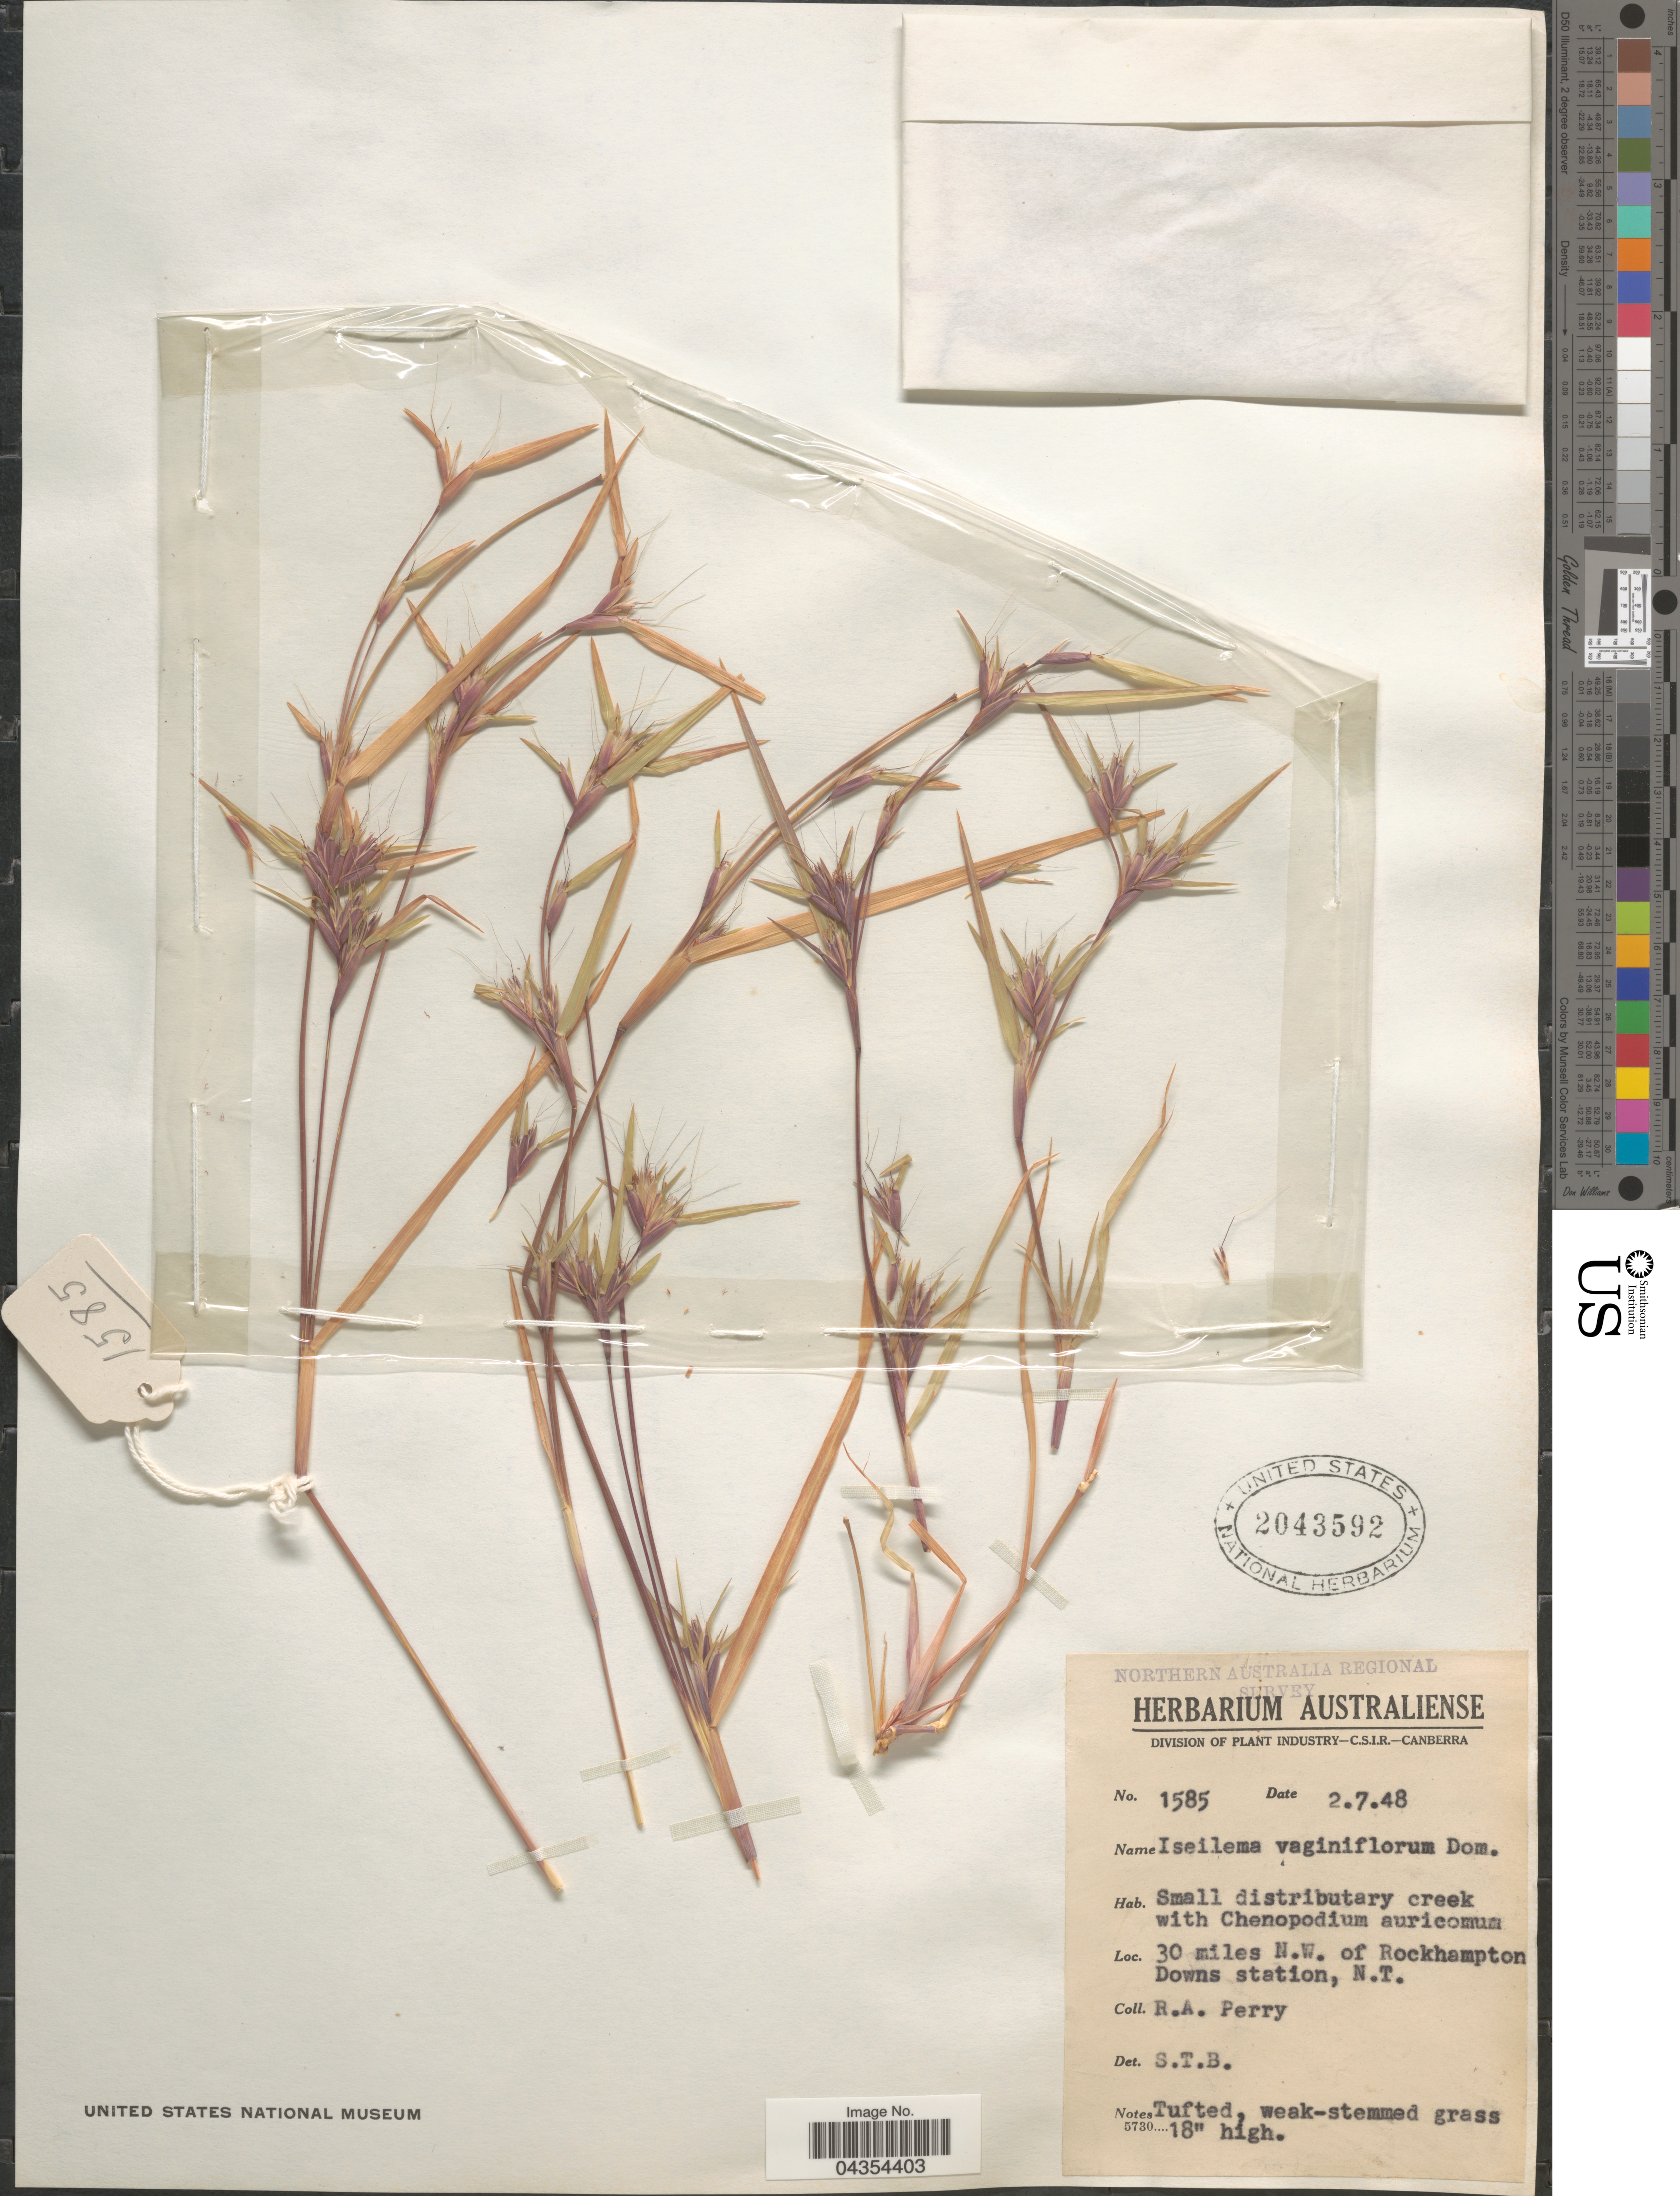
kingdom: Plantae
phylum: Tracheophyta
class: Liliopsida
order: Poales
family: Poaceae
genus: Iseilema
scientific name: Iseilema vaginiflorum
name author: Domin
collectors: Perry, R. A.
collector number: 1585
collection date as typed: Transcribed d/m/y: 2/7/48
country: Australia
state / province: Northern Territory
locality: Northern Australia Regional Survey. 30 miles N.W. of Rockhampton Downs station, N.T.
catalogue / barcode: US 2043592